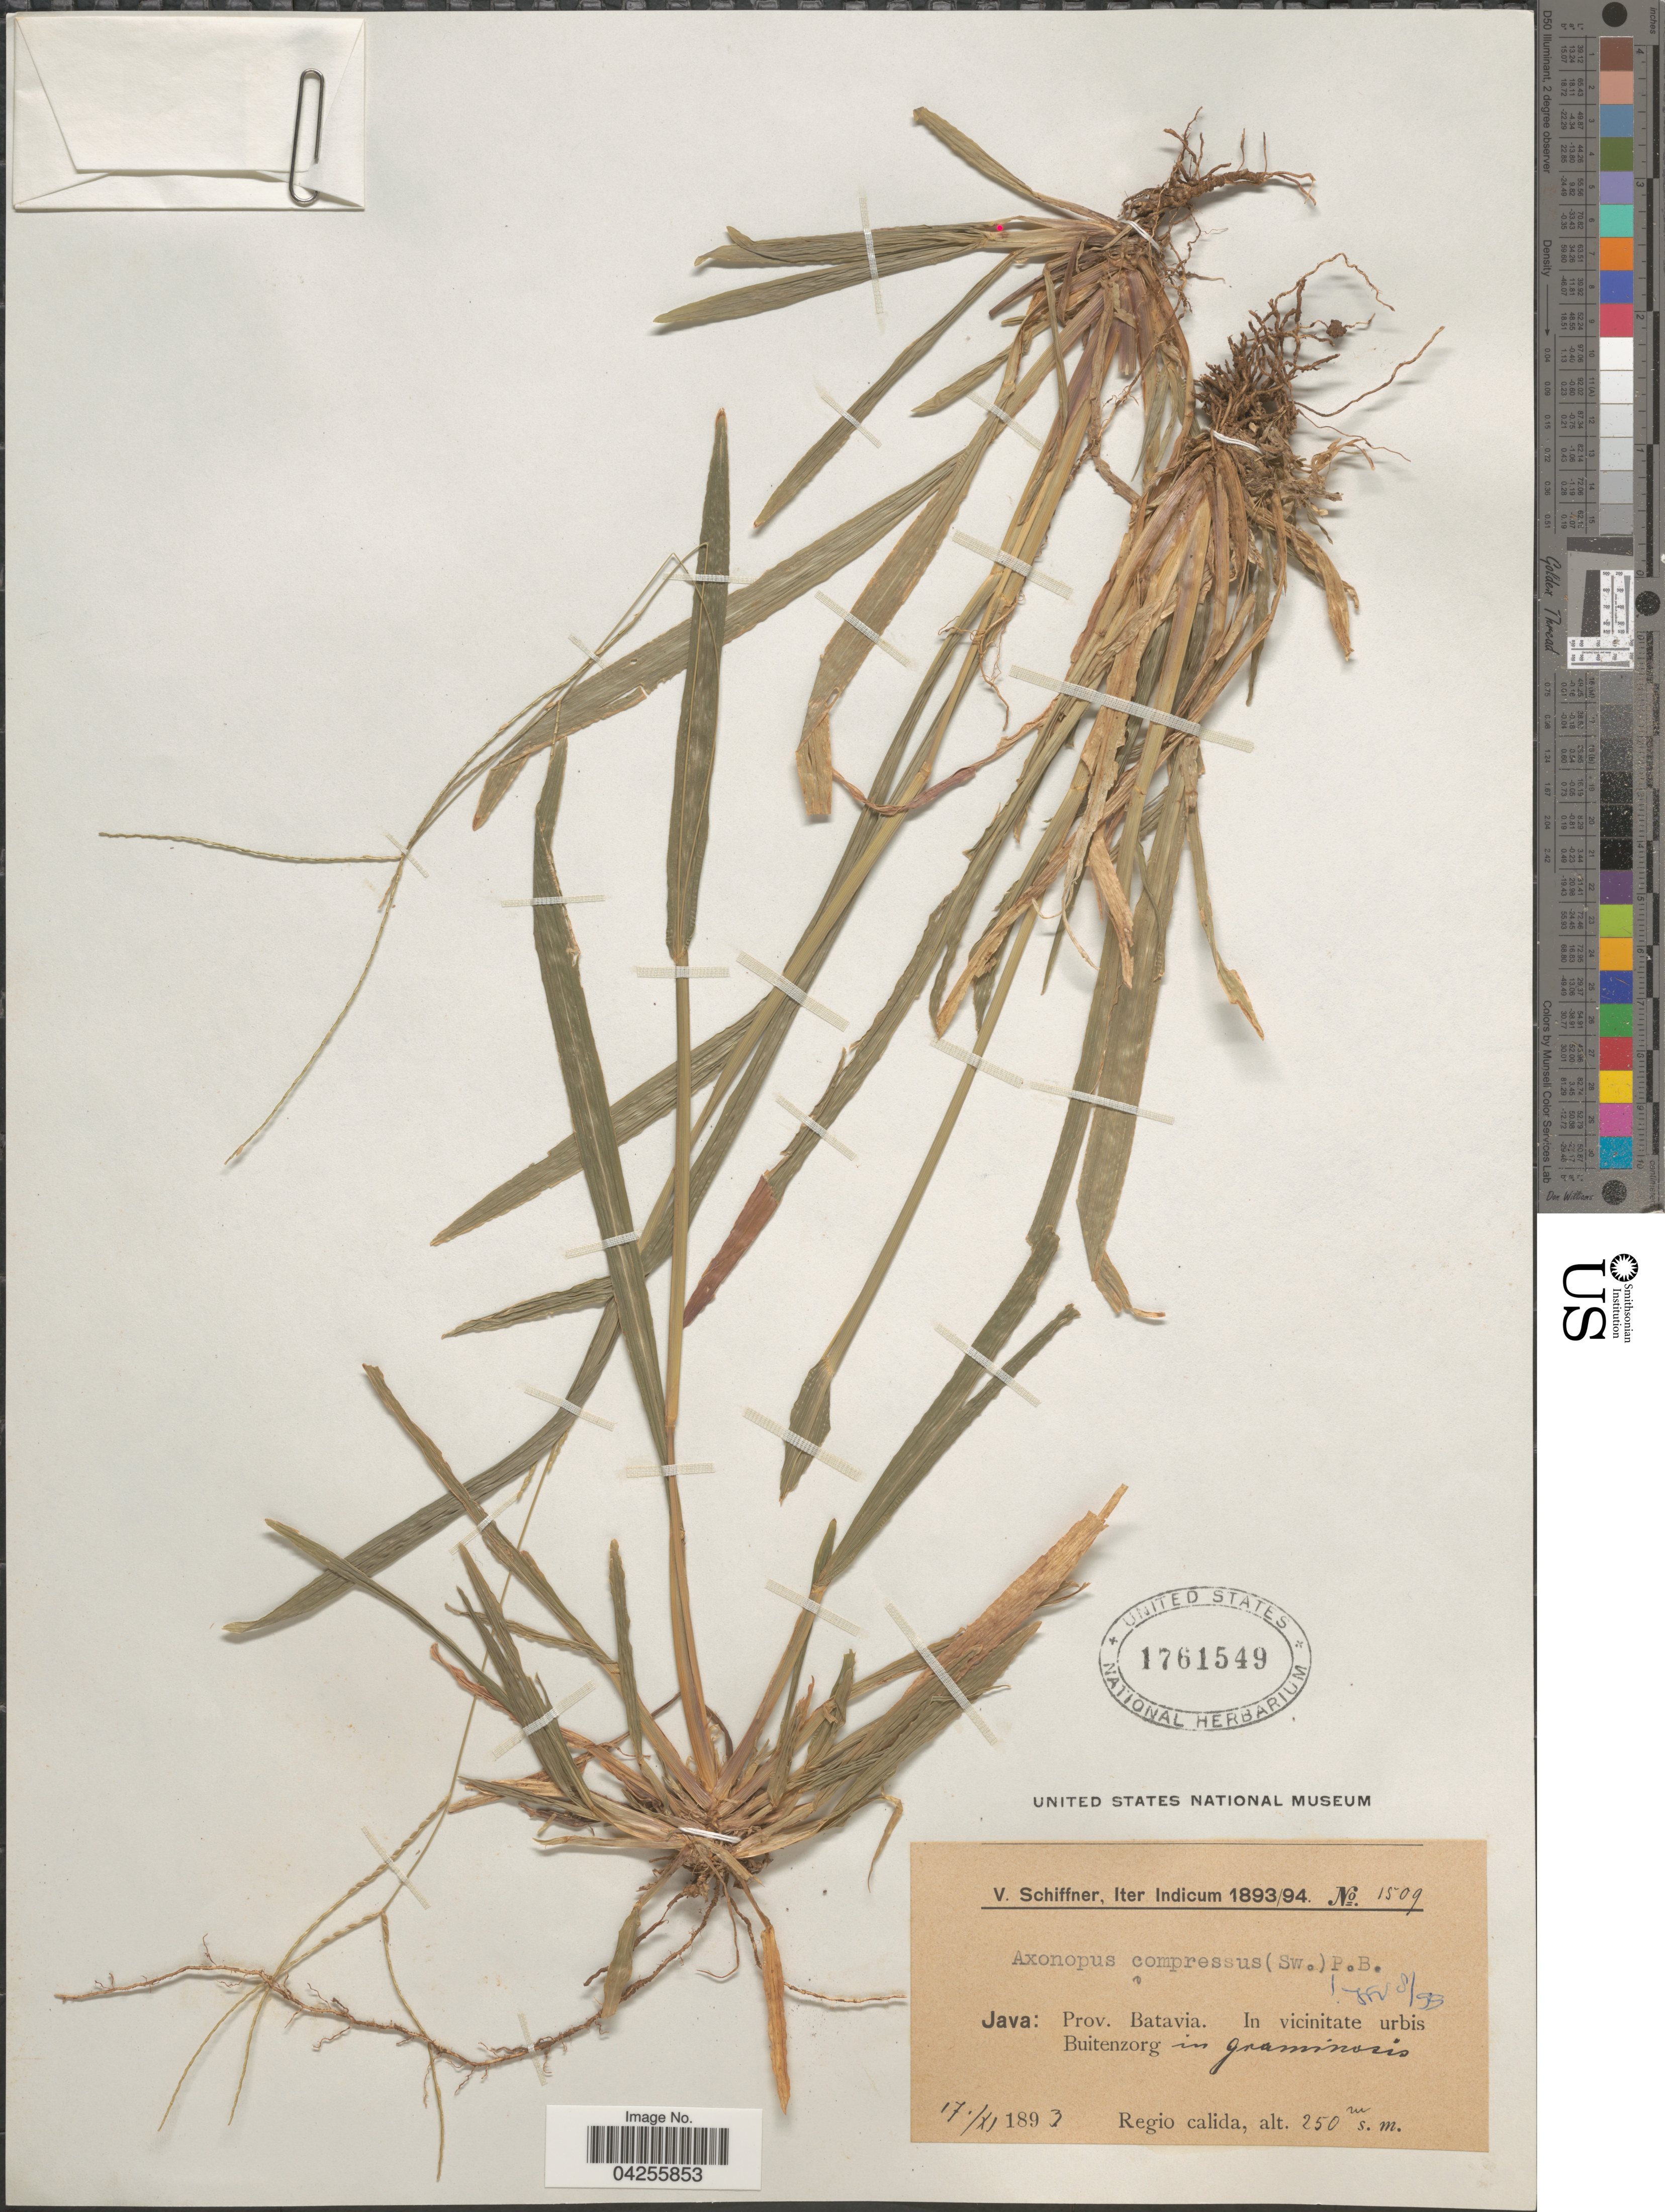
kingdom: Plantae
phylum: Tracheophyta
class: Liliopsida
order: Poales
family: Poaceae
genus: Axonopus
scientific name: Axonopus compressus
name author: (Sw.) P. Beauv.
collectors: V. Schiffner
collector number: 1509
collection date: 1893-11-17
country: Indonesia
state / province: Java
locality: Prov. Batavia. In vicinitate urbis Buitenzorg in graminosis. Iter Indicum 1893/94. Regio calida.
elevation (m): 250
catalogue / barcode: US 1761549